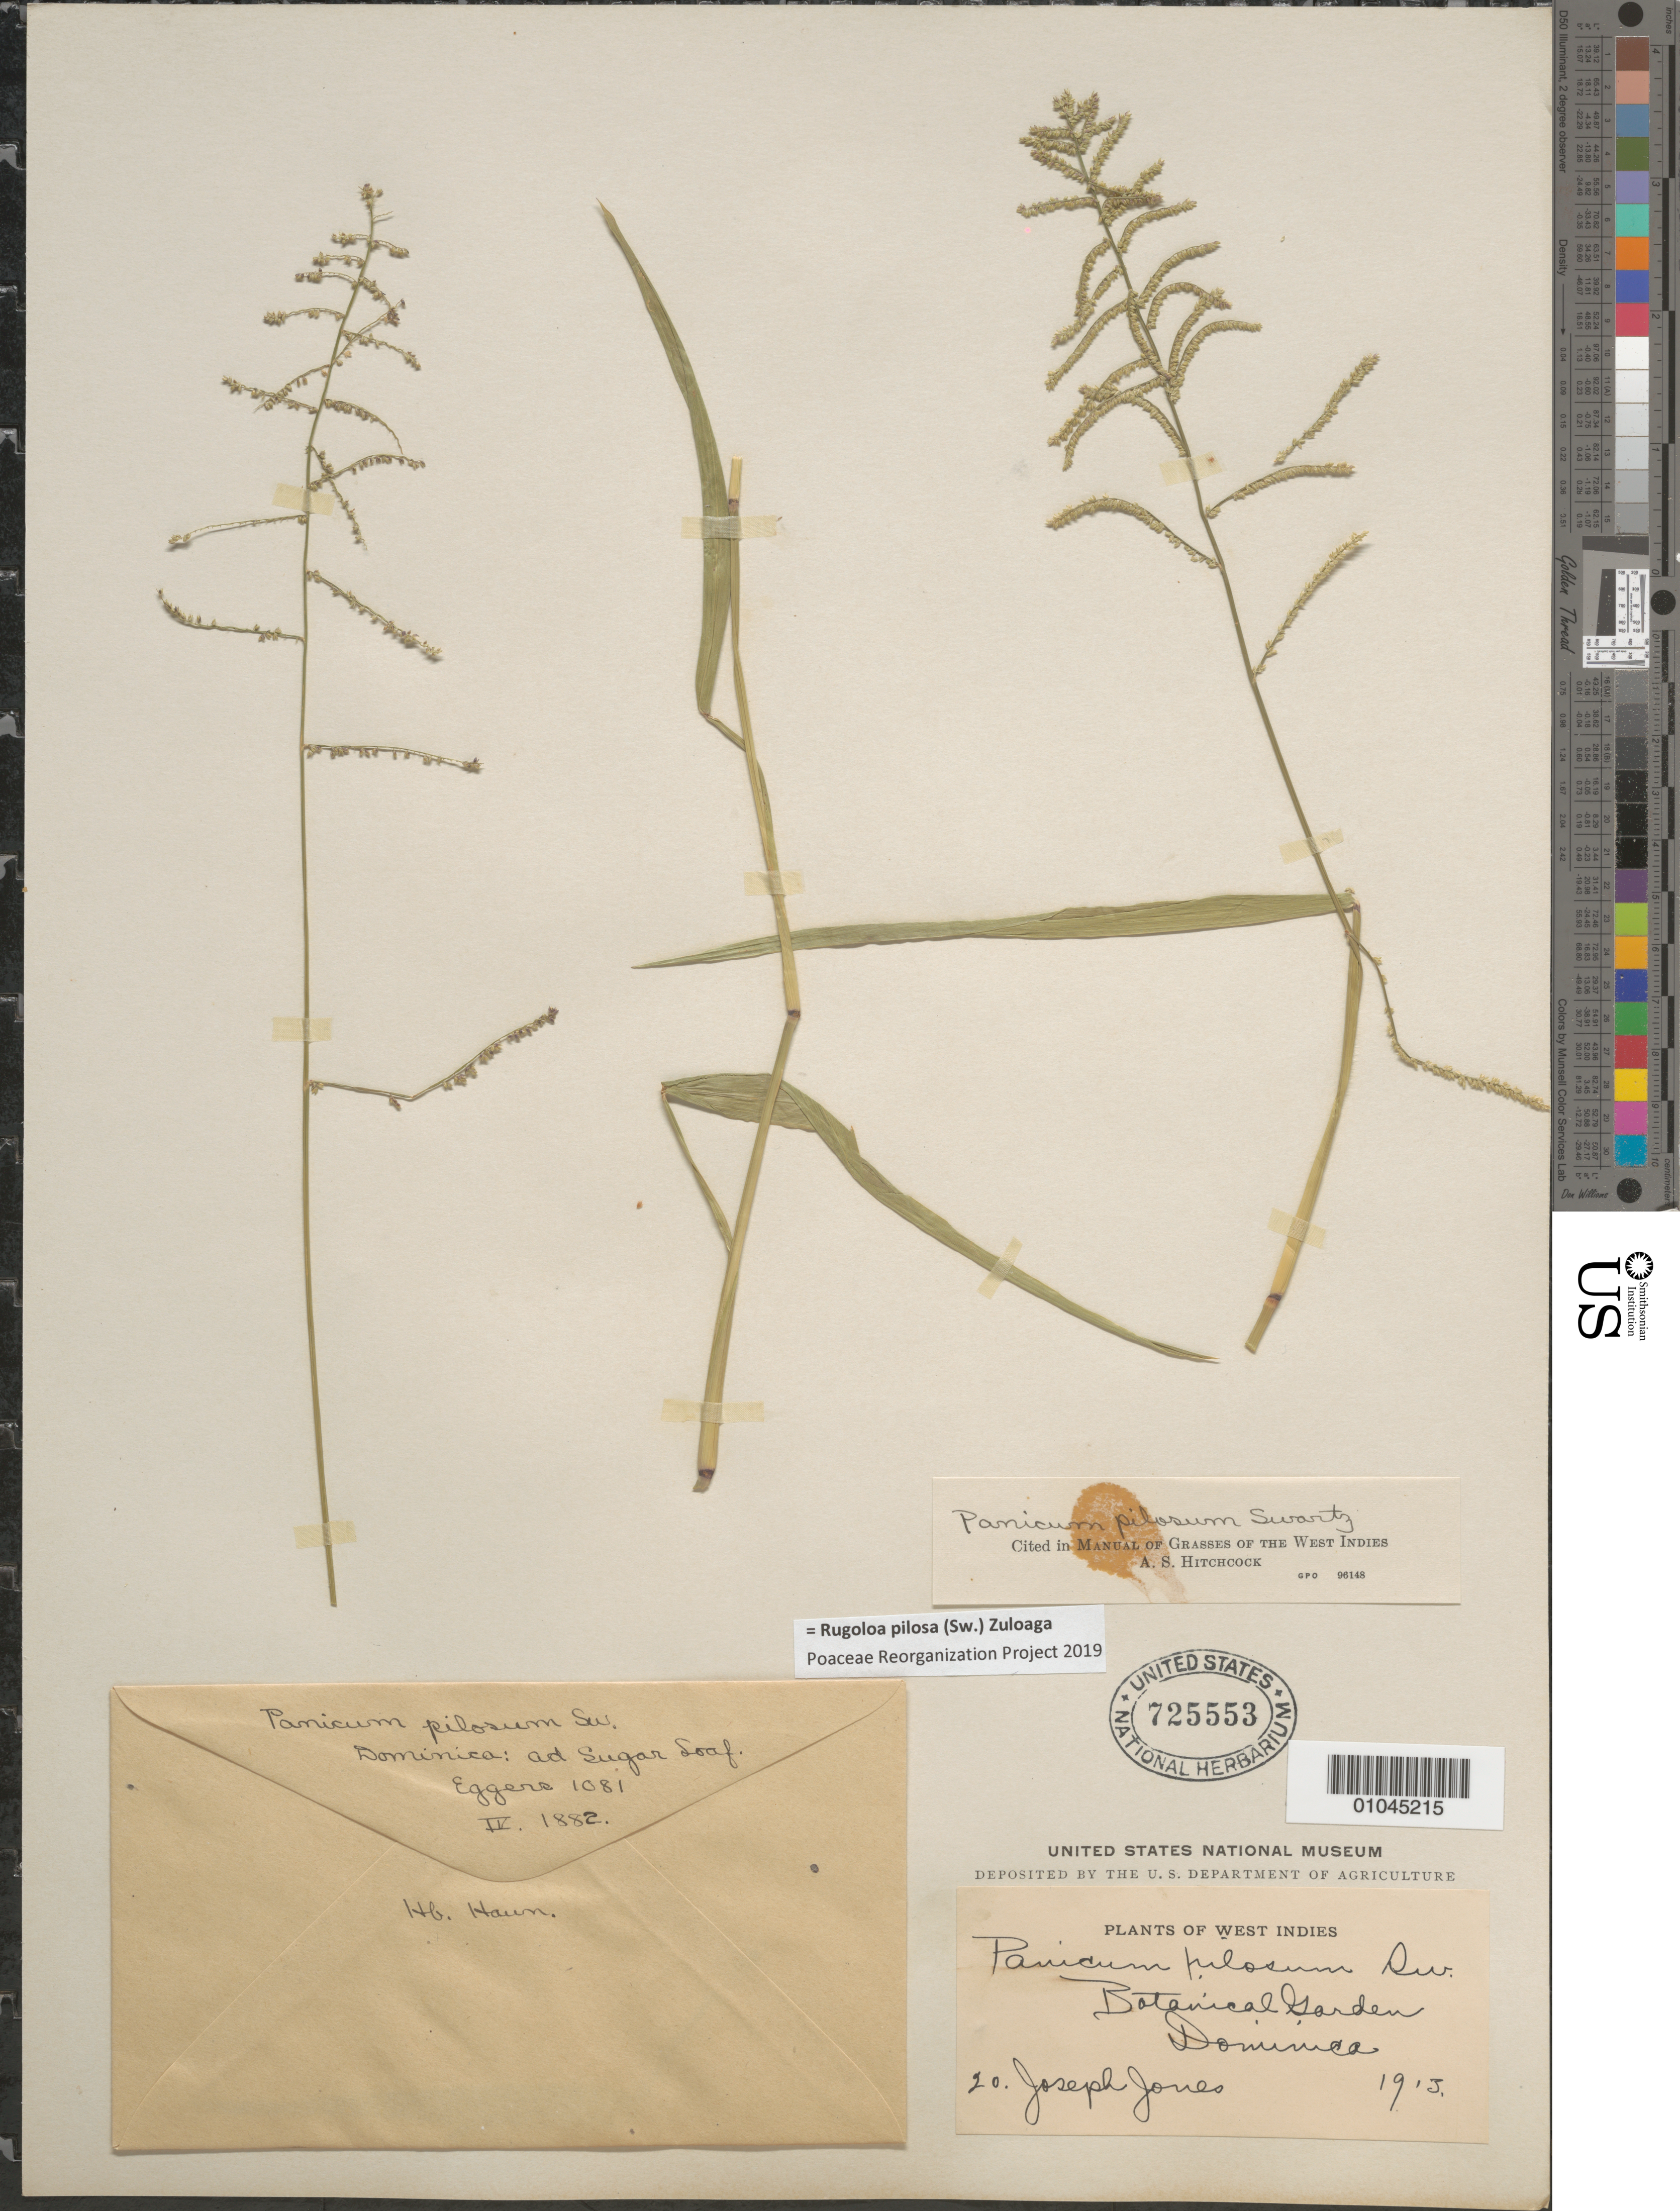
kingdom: Plantae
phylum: Tracheophyta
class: Liliopsida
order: Poales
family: Poaceae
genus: Panicum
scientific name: Panicum pilosum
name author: Sw.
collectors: J. Jones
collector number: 20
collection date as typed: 1913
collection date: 1913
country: Dominica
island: Dominica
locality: Botanical Garden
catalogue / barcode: US 725553